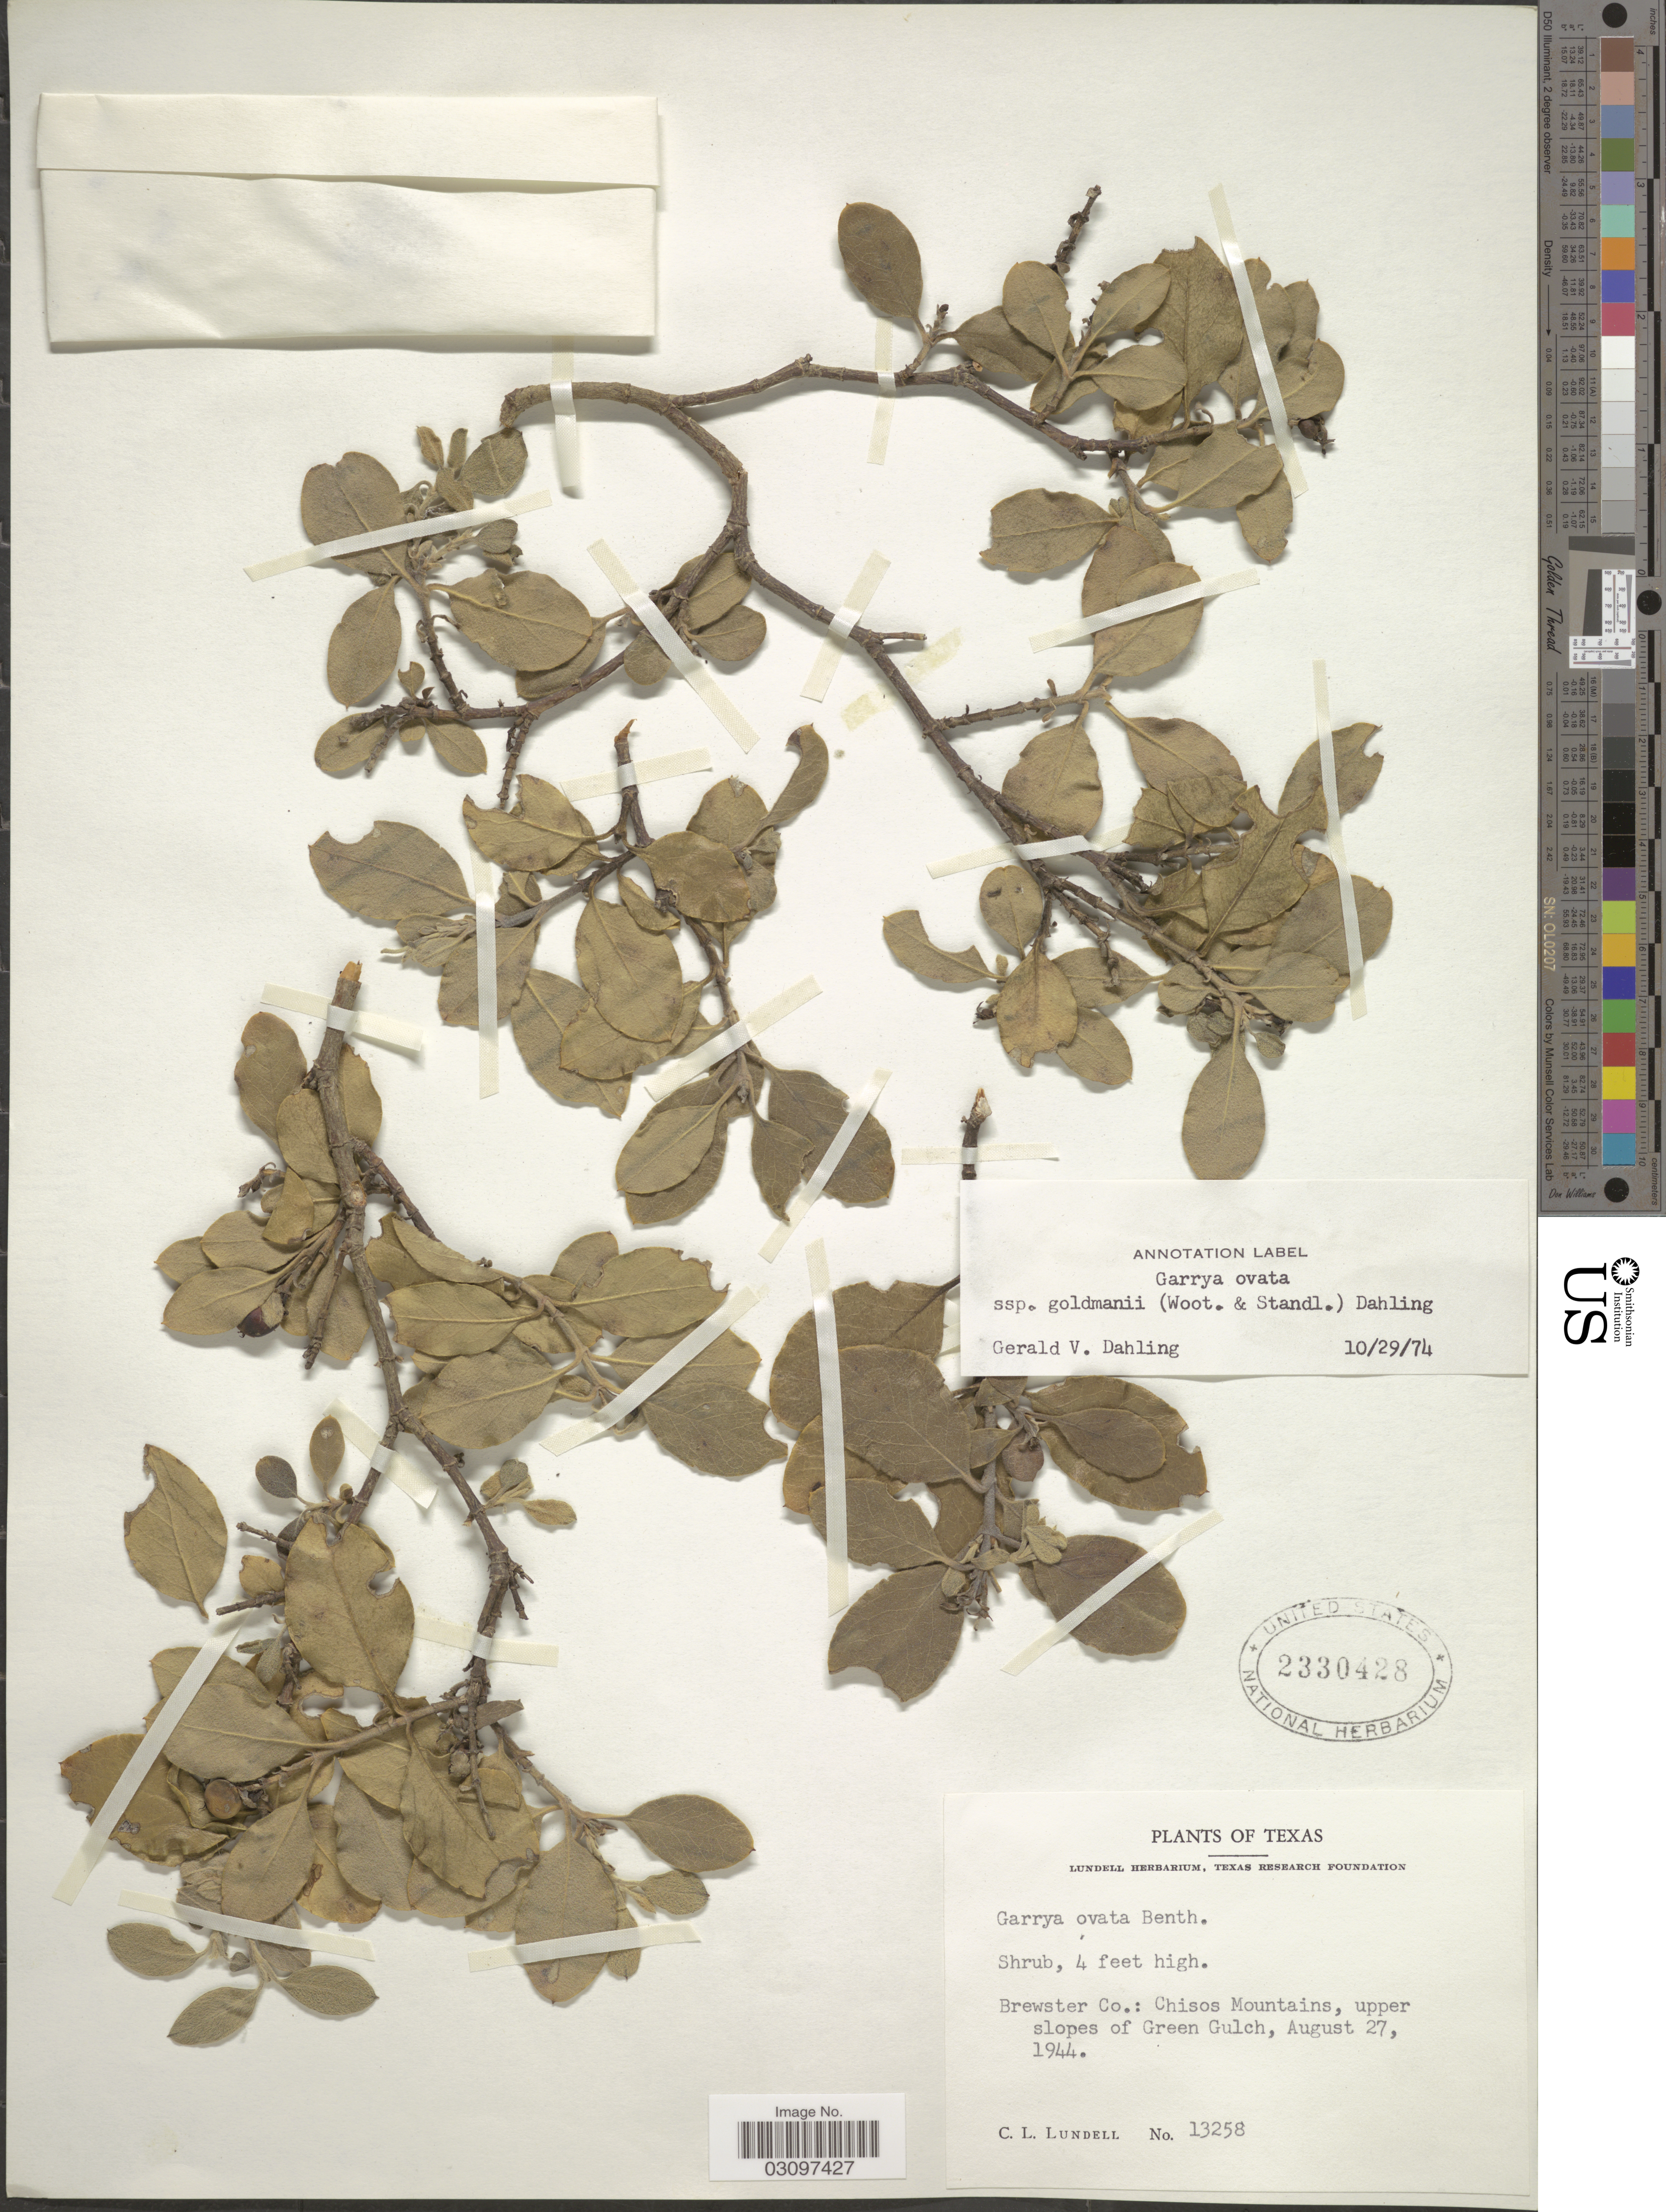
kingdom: Plantae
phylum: Tracheophyta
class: Magnoliopsida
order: Garryales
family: Garryaceae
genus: Garrya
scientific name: Garrya ovata subsp. goldmanii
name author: (Wooton & Standl.) Dahling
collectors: C. L. Lundell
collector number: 13258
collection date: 1944-08-27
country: United States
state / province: Texas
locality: Brewster Co.: Chisos Mountains, upper slopes of Green Gulch.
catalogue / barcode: US 2330428